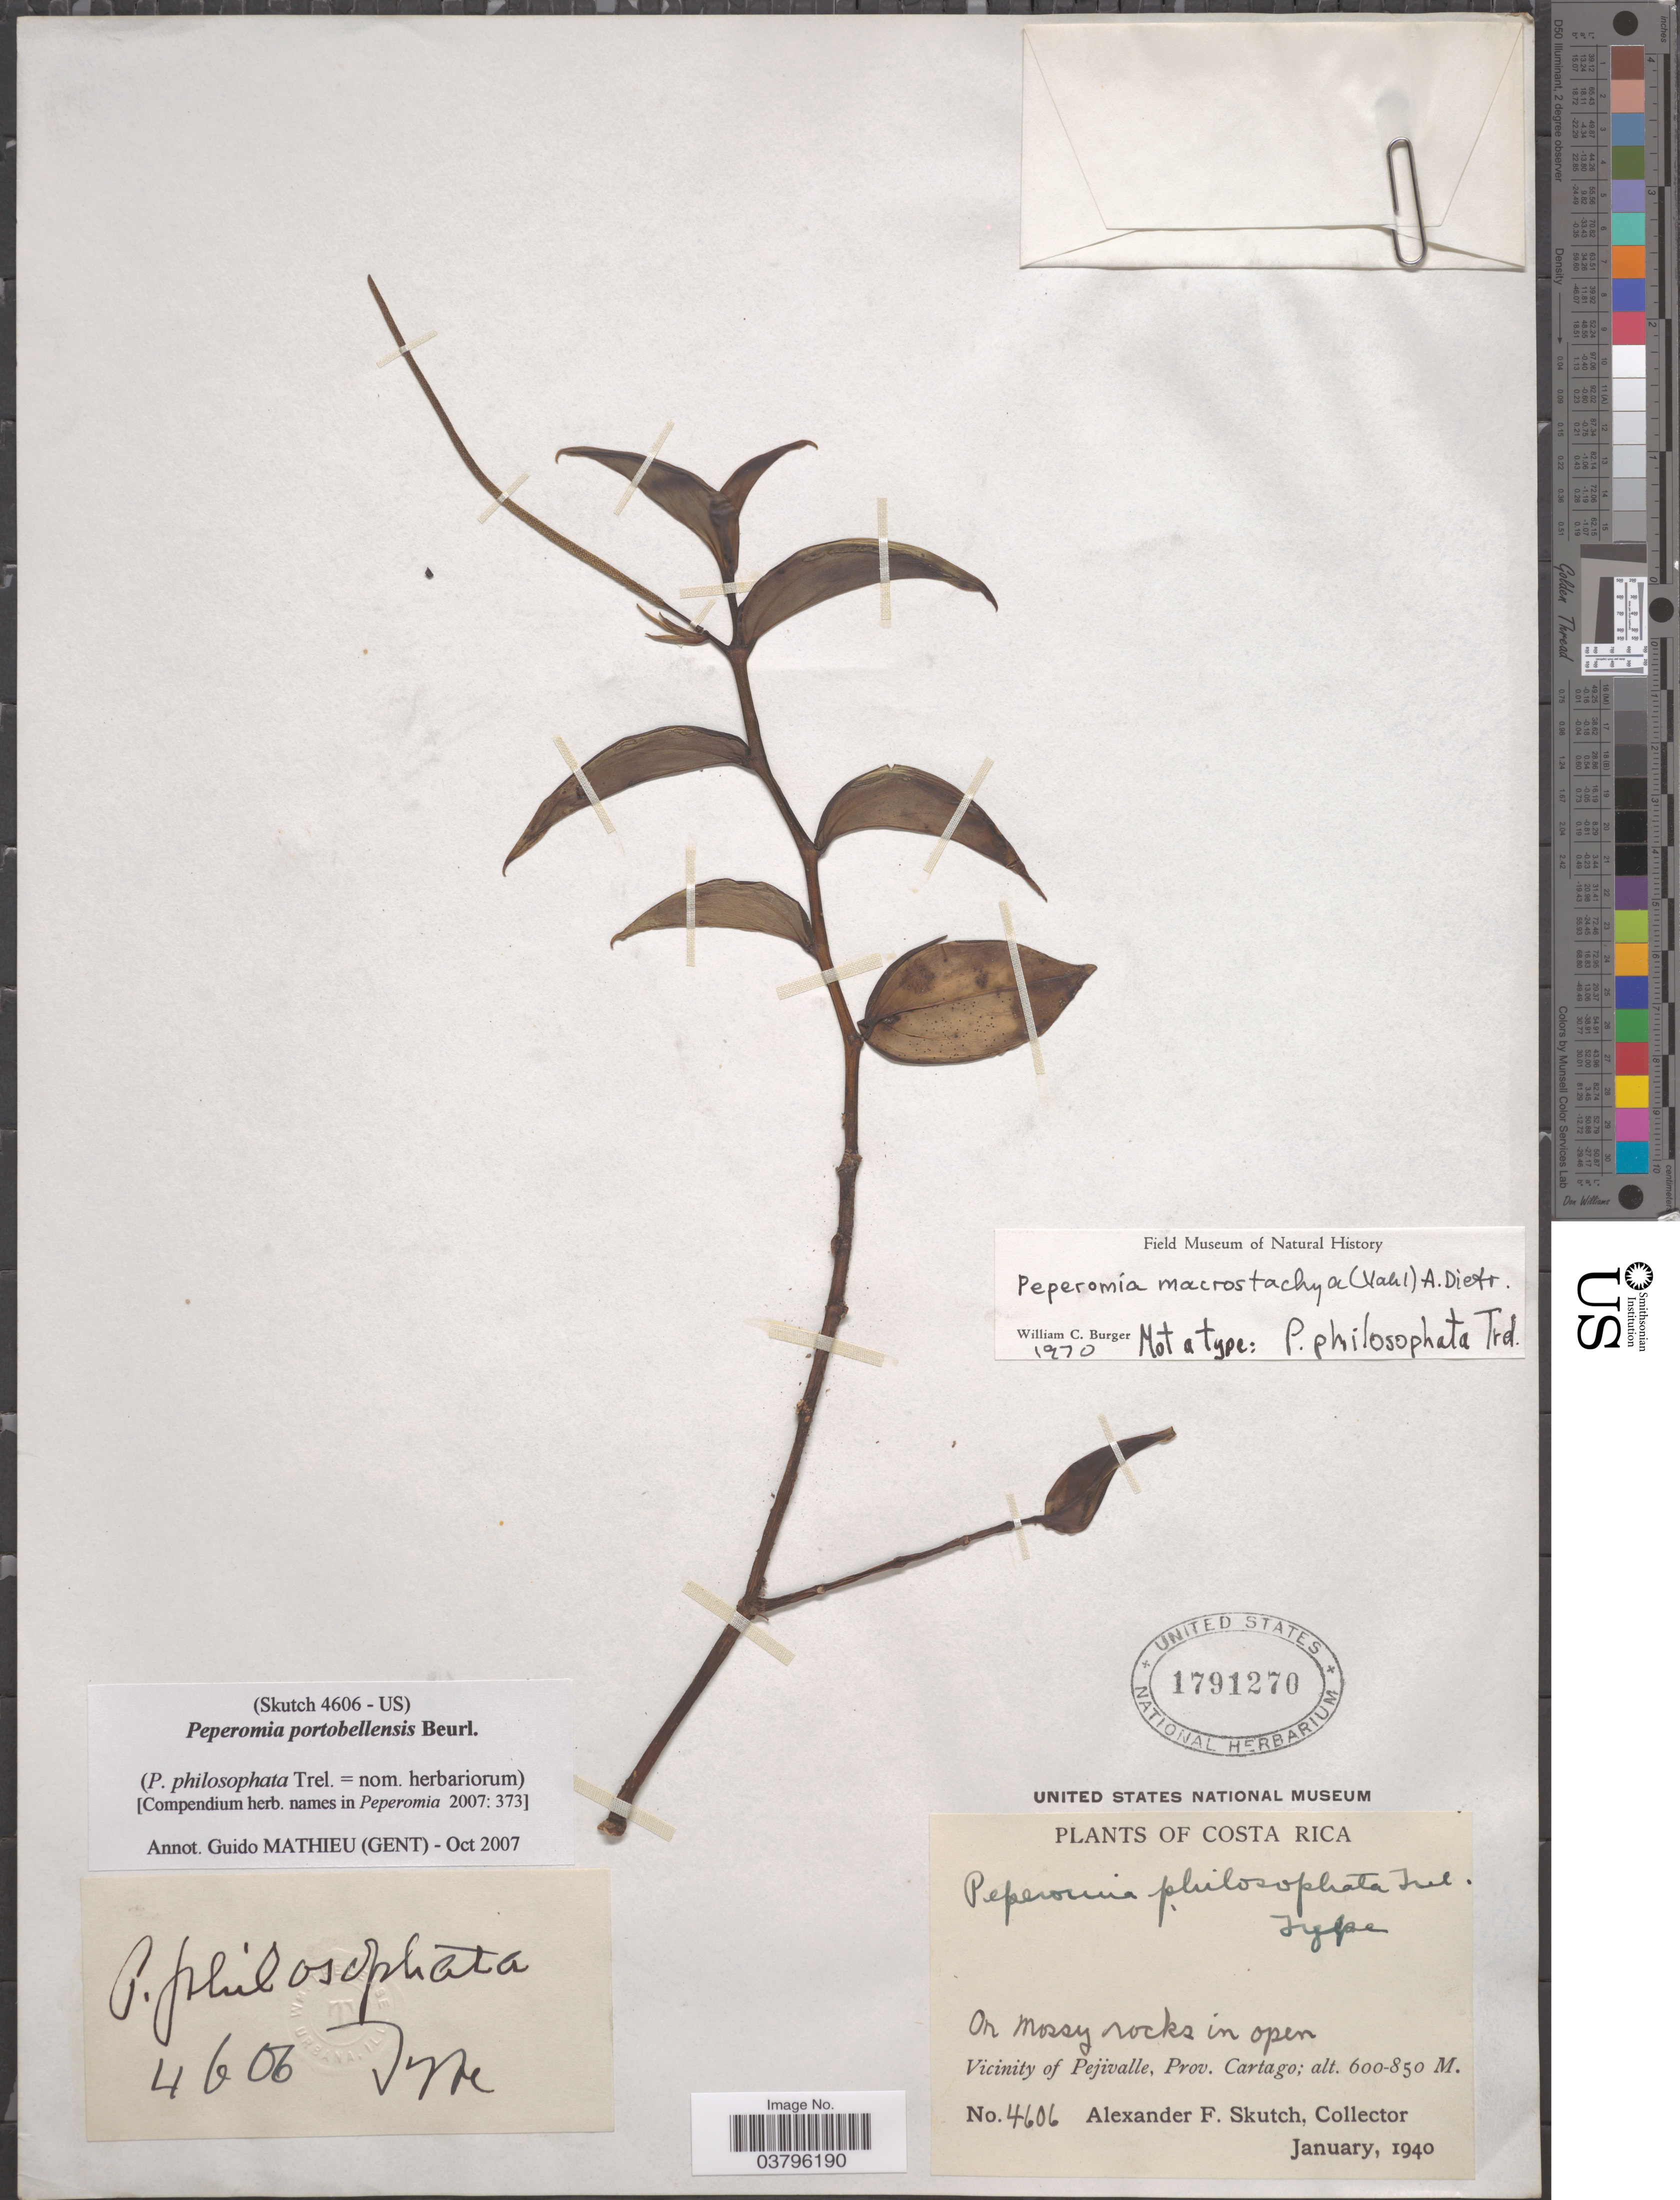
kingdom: Plantae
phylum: Tracheophyta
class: Magnoliopsida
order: Piperales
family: Piperaceae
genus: Peperomia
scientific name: Peperomia portobellensis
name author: Beurl.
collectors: A. F. Skutch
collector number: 4606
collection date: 1940-01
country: Costa Rica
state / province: Cartago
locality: Vicinity of Pejivalle.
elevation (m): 600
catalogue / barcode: US 1791270